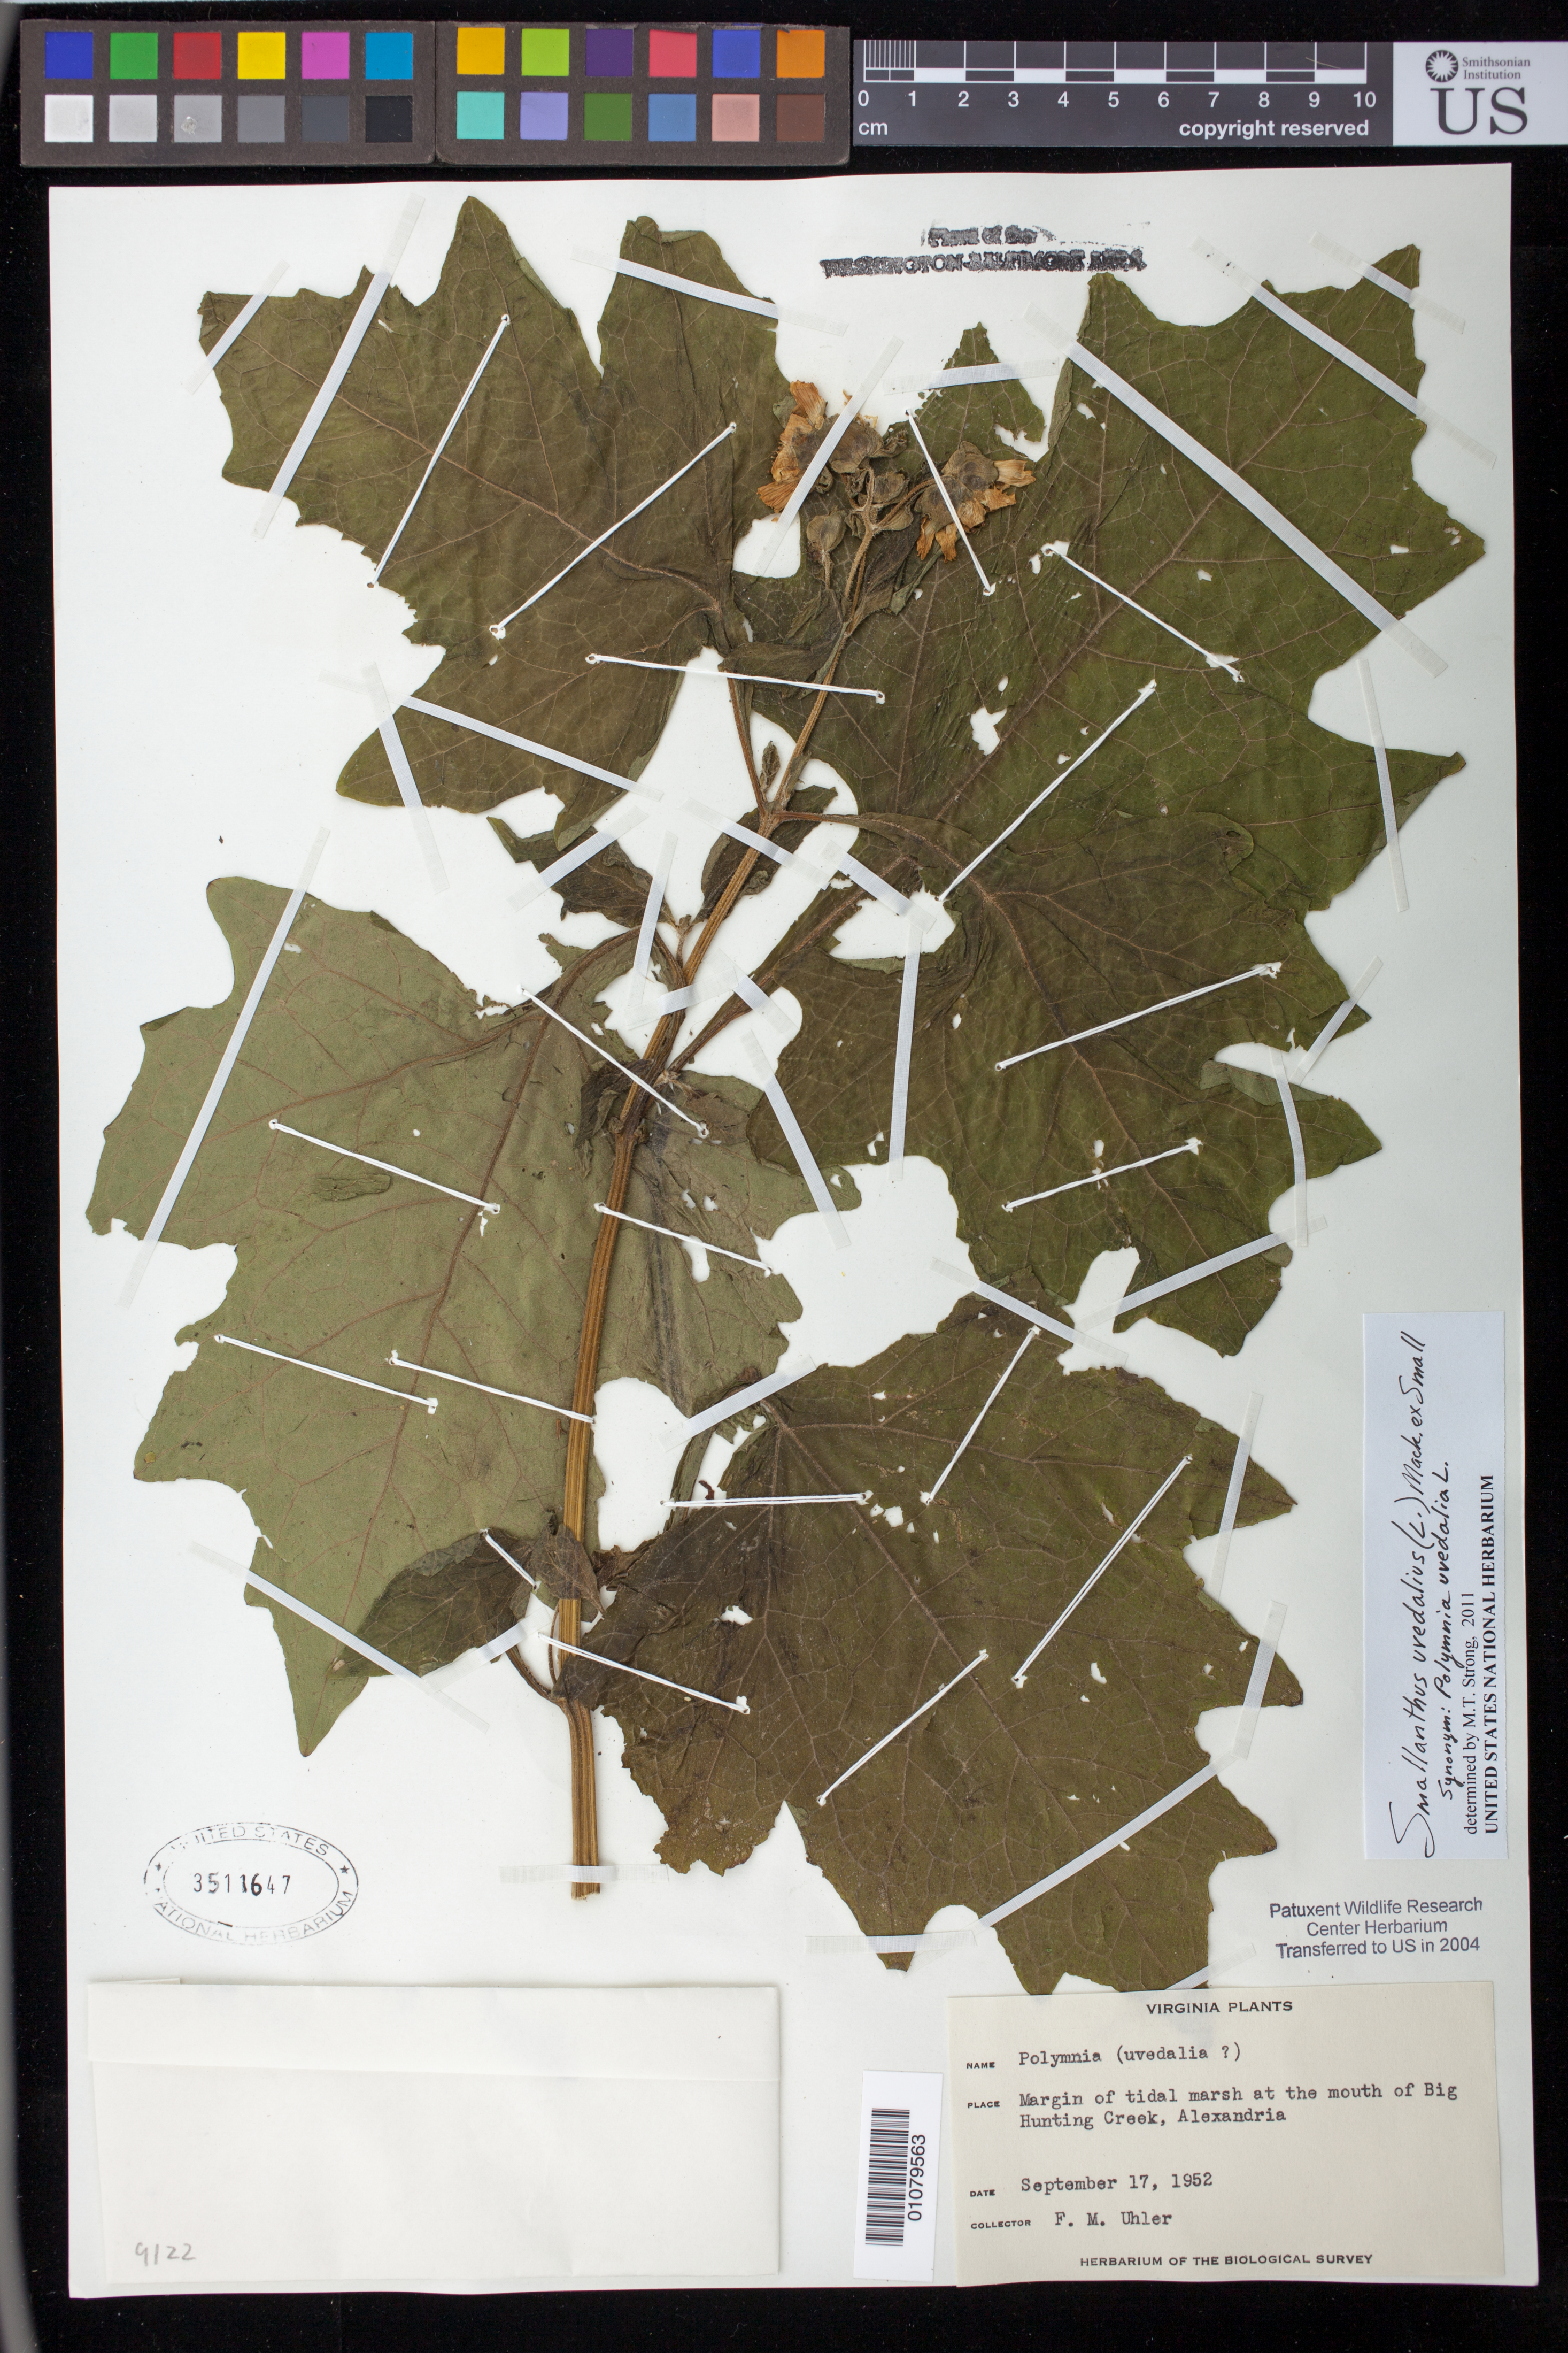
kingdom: Plantae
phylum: Tracheophyta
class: Magnoliopsida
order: Asterales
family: Asteraceae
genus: Smallanthus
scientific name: Smallanthus uvedalia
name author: (L.) Mack. ex Mack.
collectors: F. M. Uhler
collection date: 1952-09-17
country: United States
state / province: Virginia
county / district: City of Alexandria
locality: Alexandria. Mouth of Big Hunting Creek.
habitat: Margin of tidal marsh.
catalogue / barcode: US 3511647